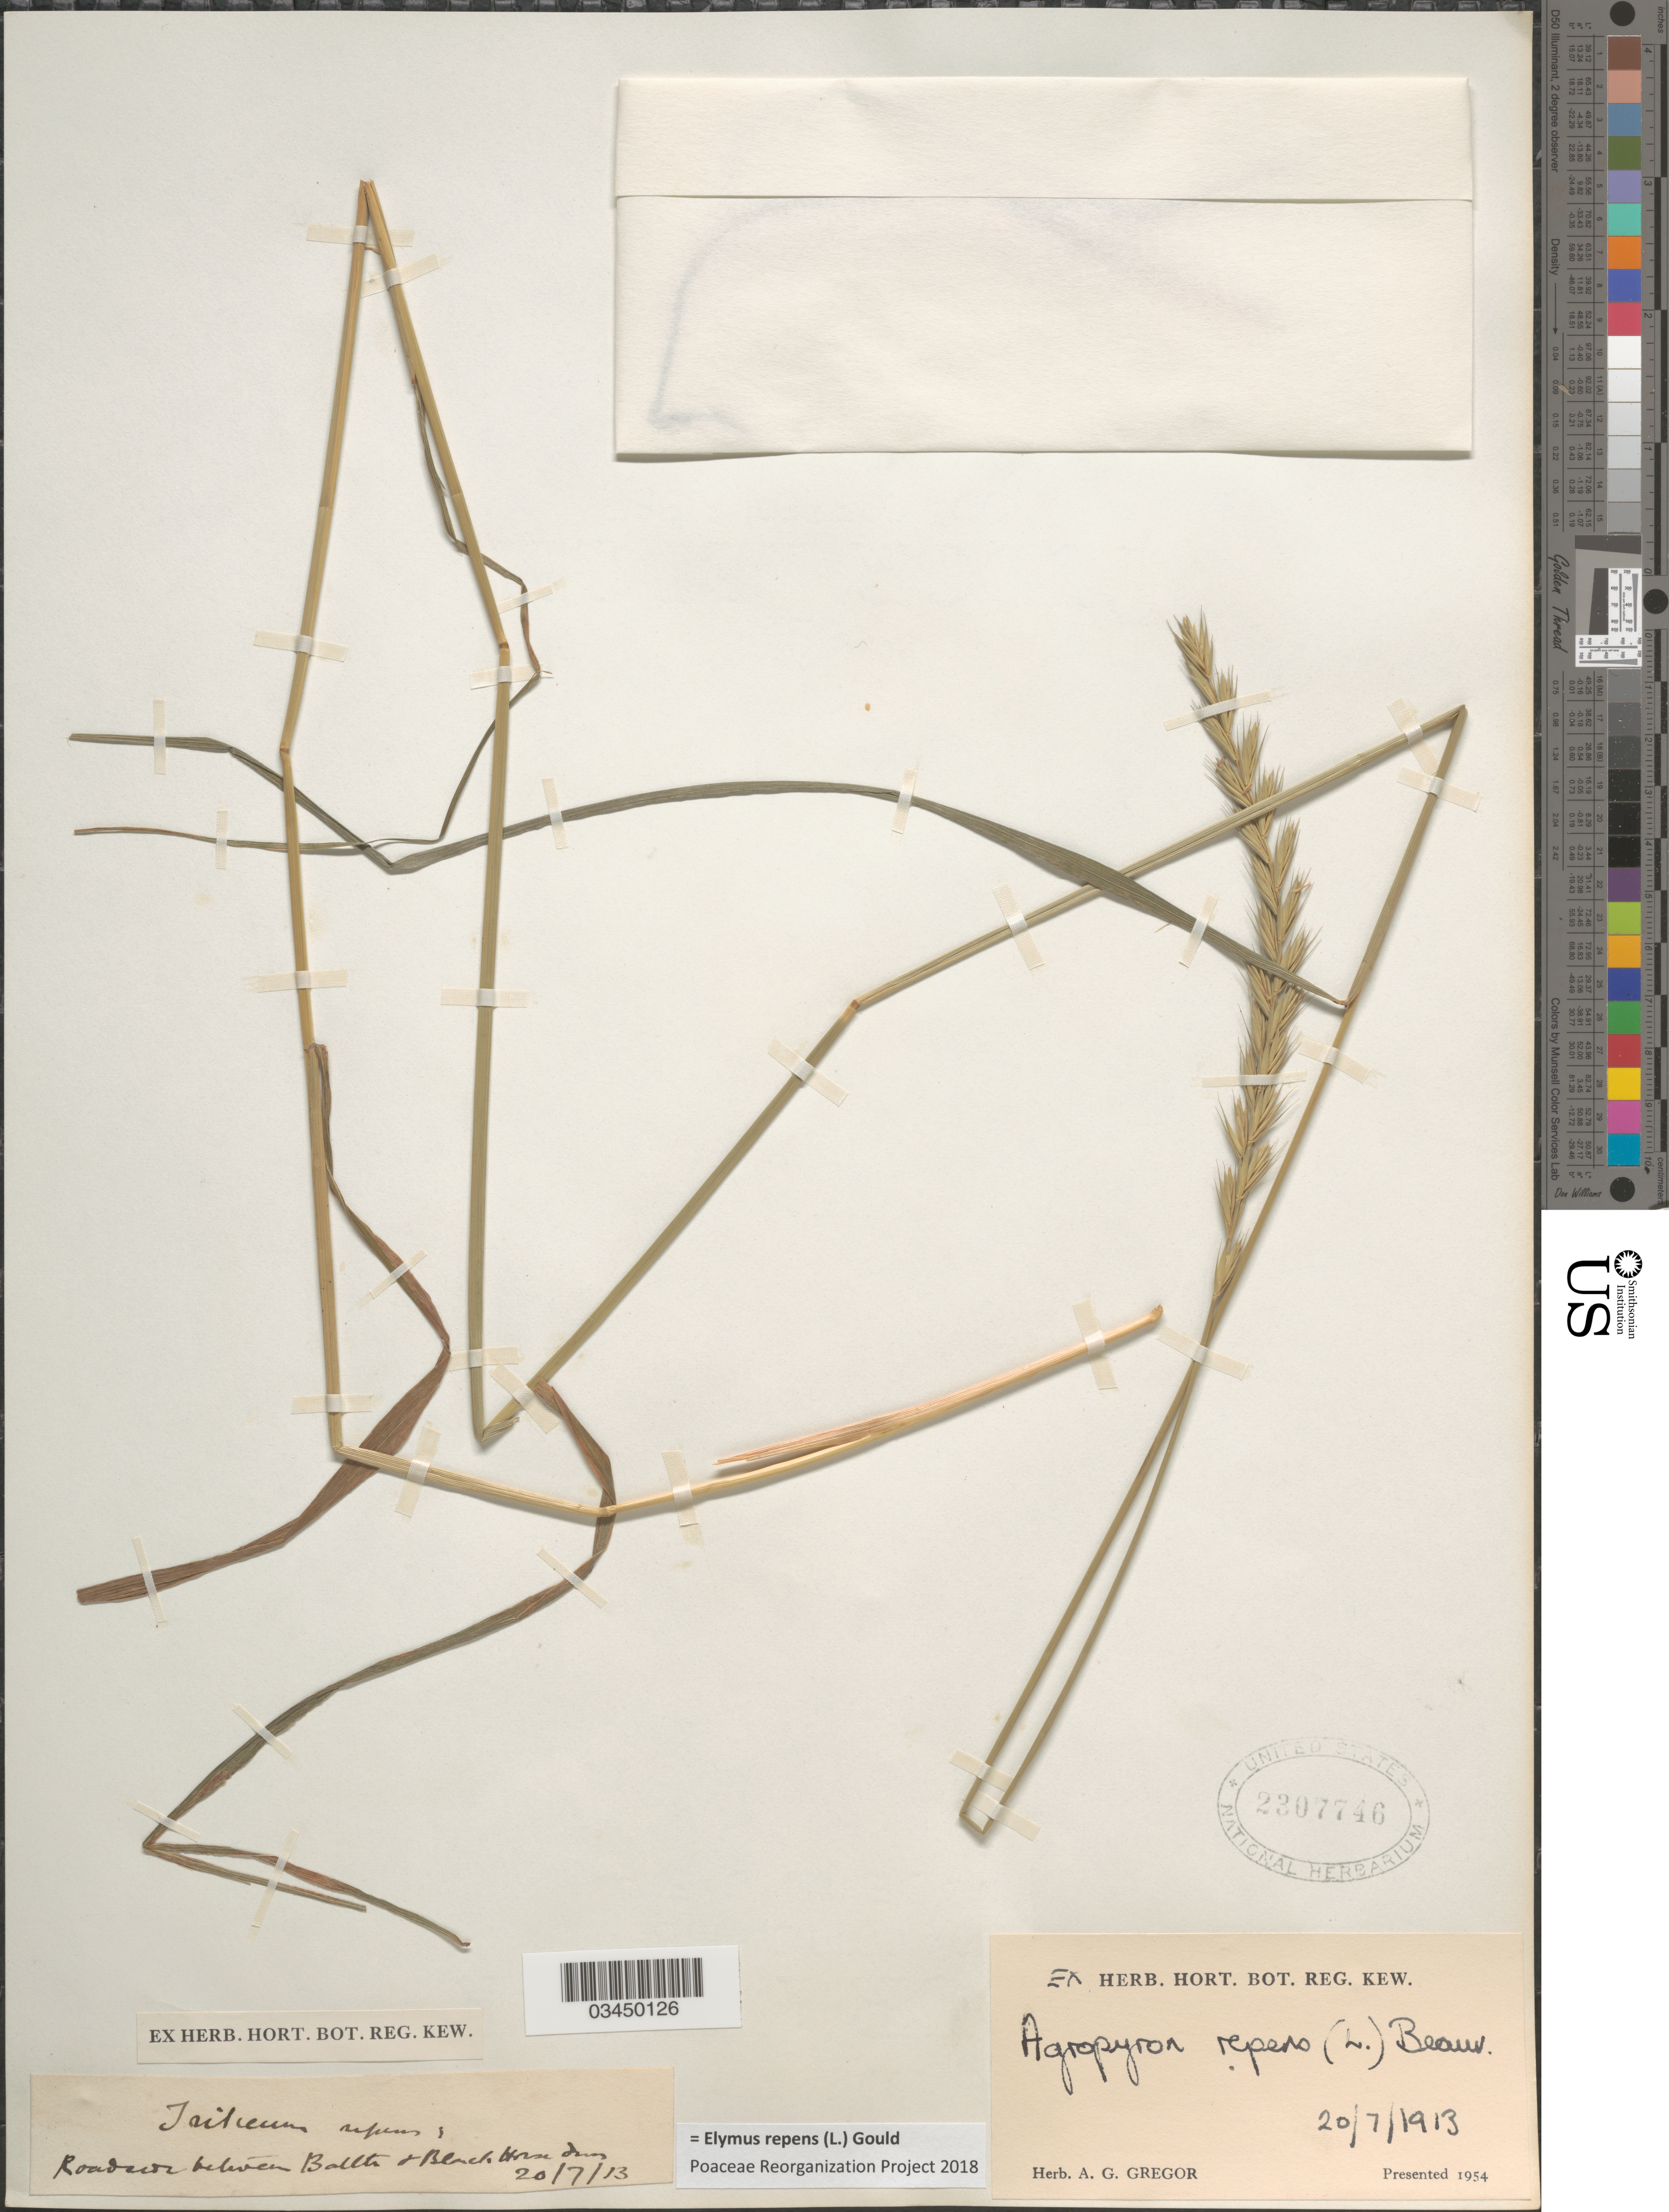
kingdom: Plantae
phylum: Tracheophyta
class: Liliopsida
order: Poales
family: Poaceae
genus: Elymus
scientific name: Elymus repens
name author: (L.) Gould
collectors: ex herb. A. G. Gregor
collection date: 1913-07-20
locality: Roadside between Balth & Black Horse dunes. [interpreted]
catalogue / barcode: US 2307746